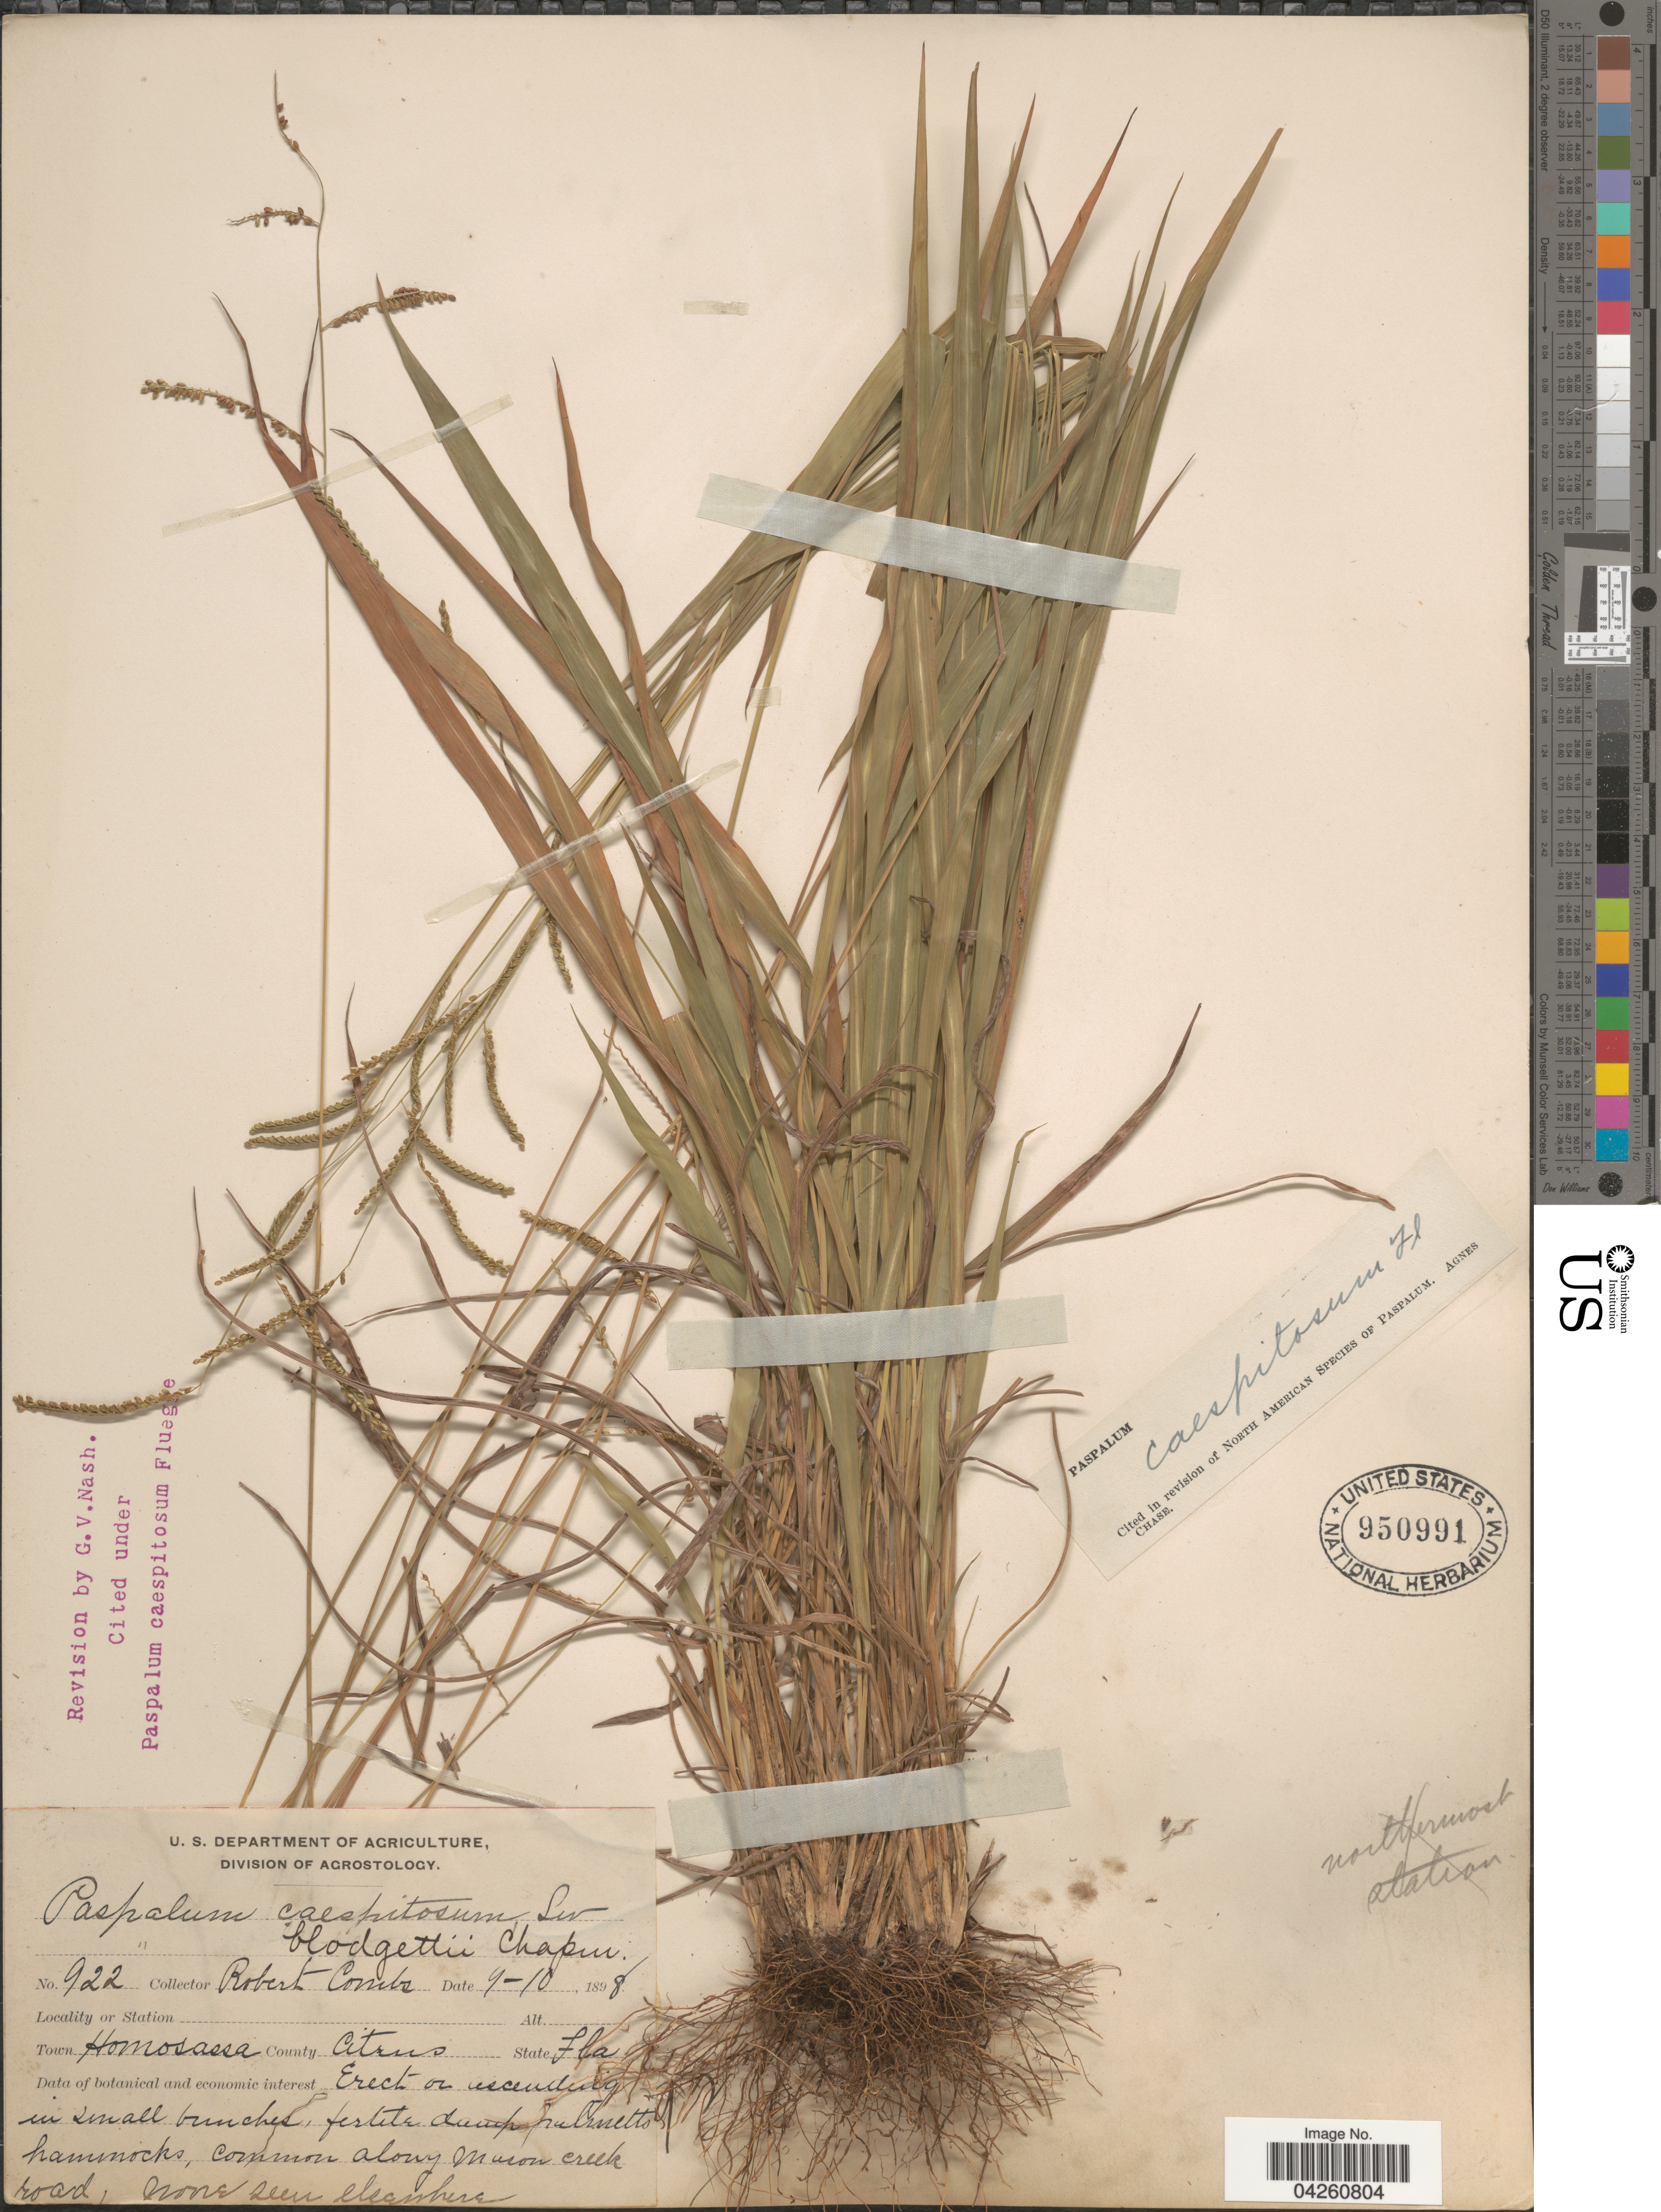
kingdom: Plantae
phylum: Tracheophyta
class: Liliopsida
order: Poales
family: Poaceae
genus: Paspalum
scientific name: Paspalum caespitosum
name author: Flüggé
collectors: R. Combs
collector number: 922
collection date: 1898-09-10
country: United States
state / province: Florida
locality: Town Homosassa. County Citrus. Common along Mason creek road.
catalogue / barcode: US 950991